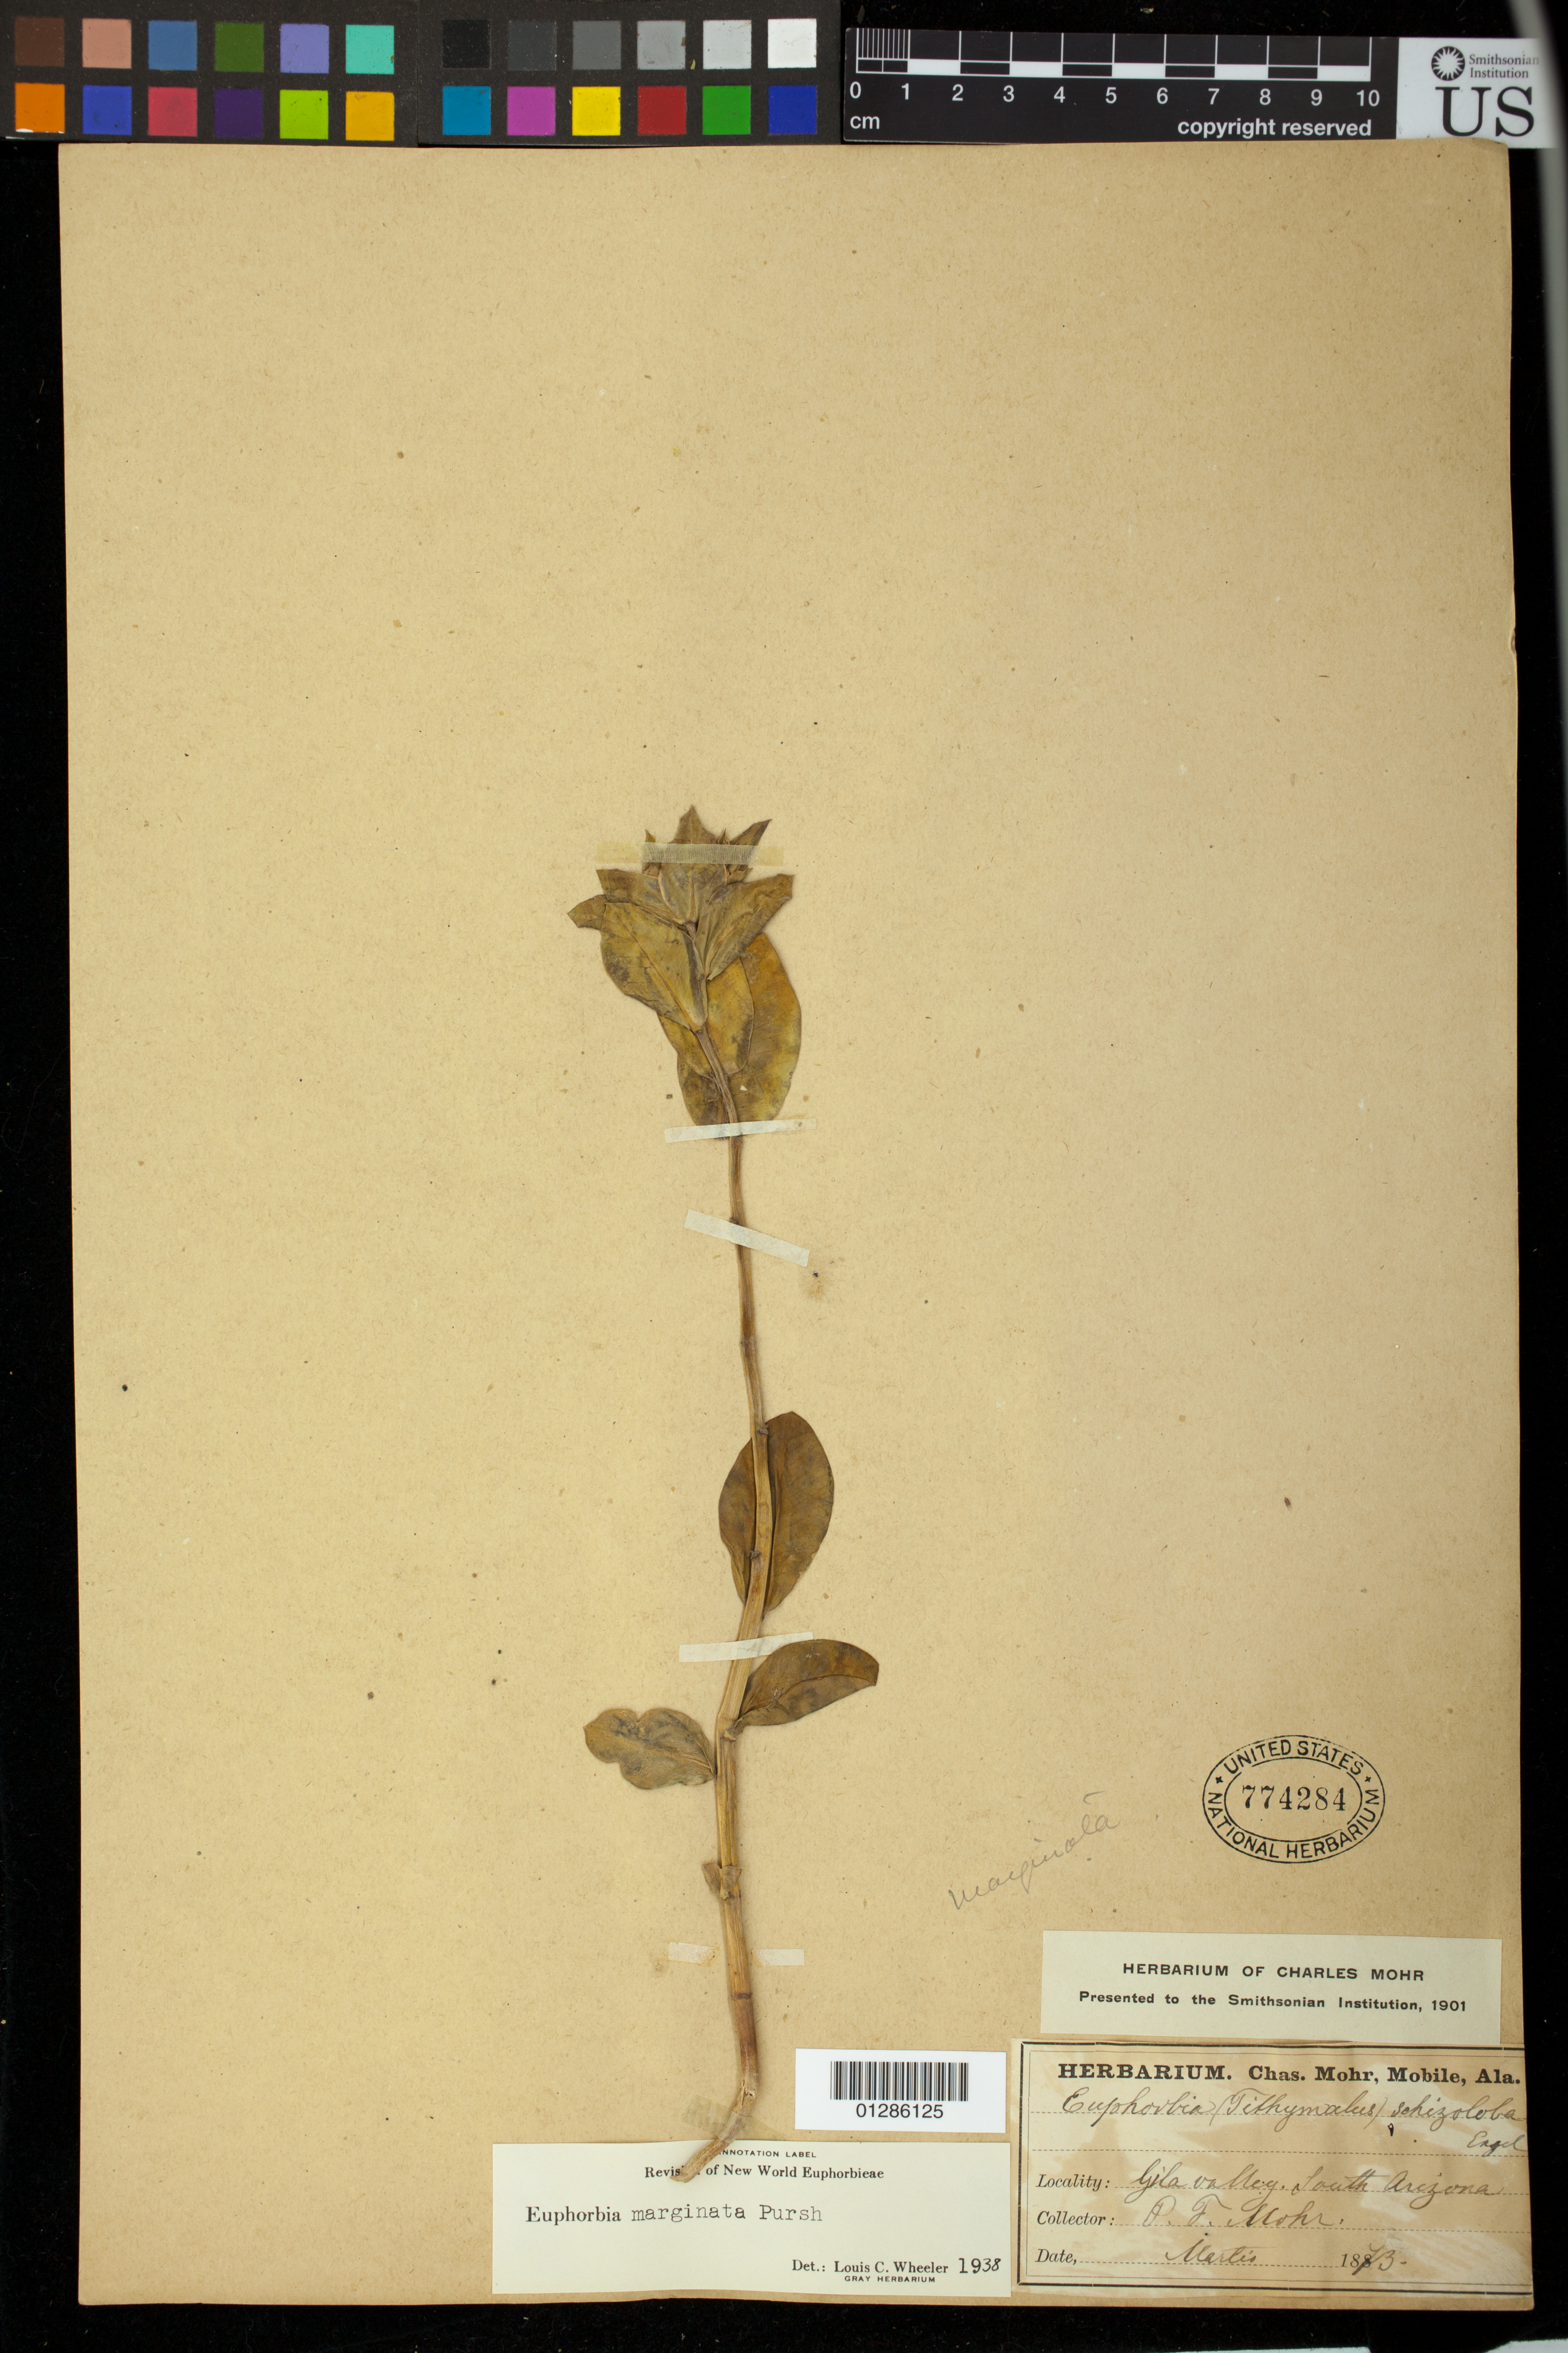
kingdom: Plantae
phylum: Tracheophyta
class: Magnoliopsida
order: Malpighiales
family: Euphorbiaceae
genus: Euphorbia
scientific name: Euphorbia marginata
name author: Pursh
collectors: P. F. Mohr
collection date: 1873-03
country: United States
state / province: Arizona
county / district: Gila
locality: Gila valley, south Arizona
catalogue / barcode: US 774284